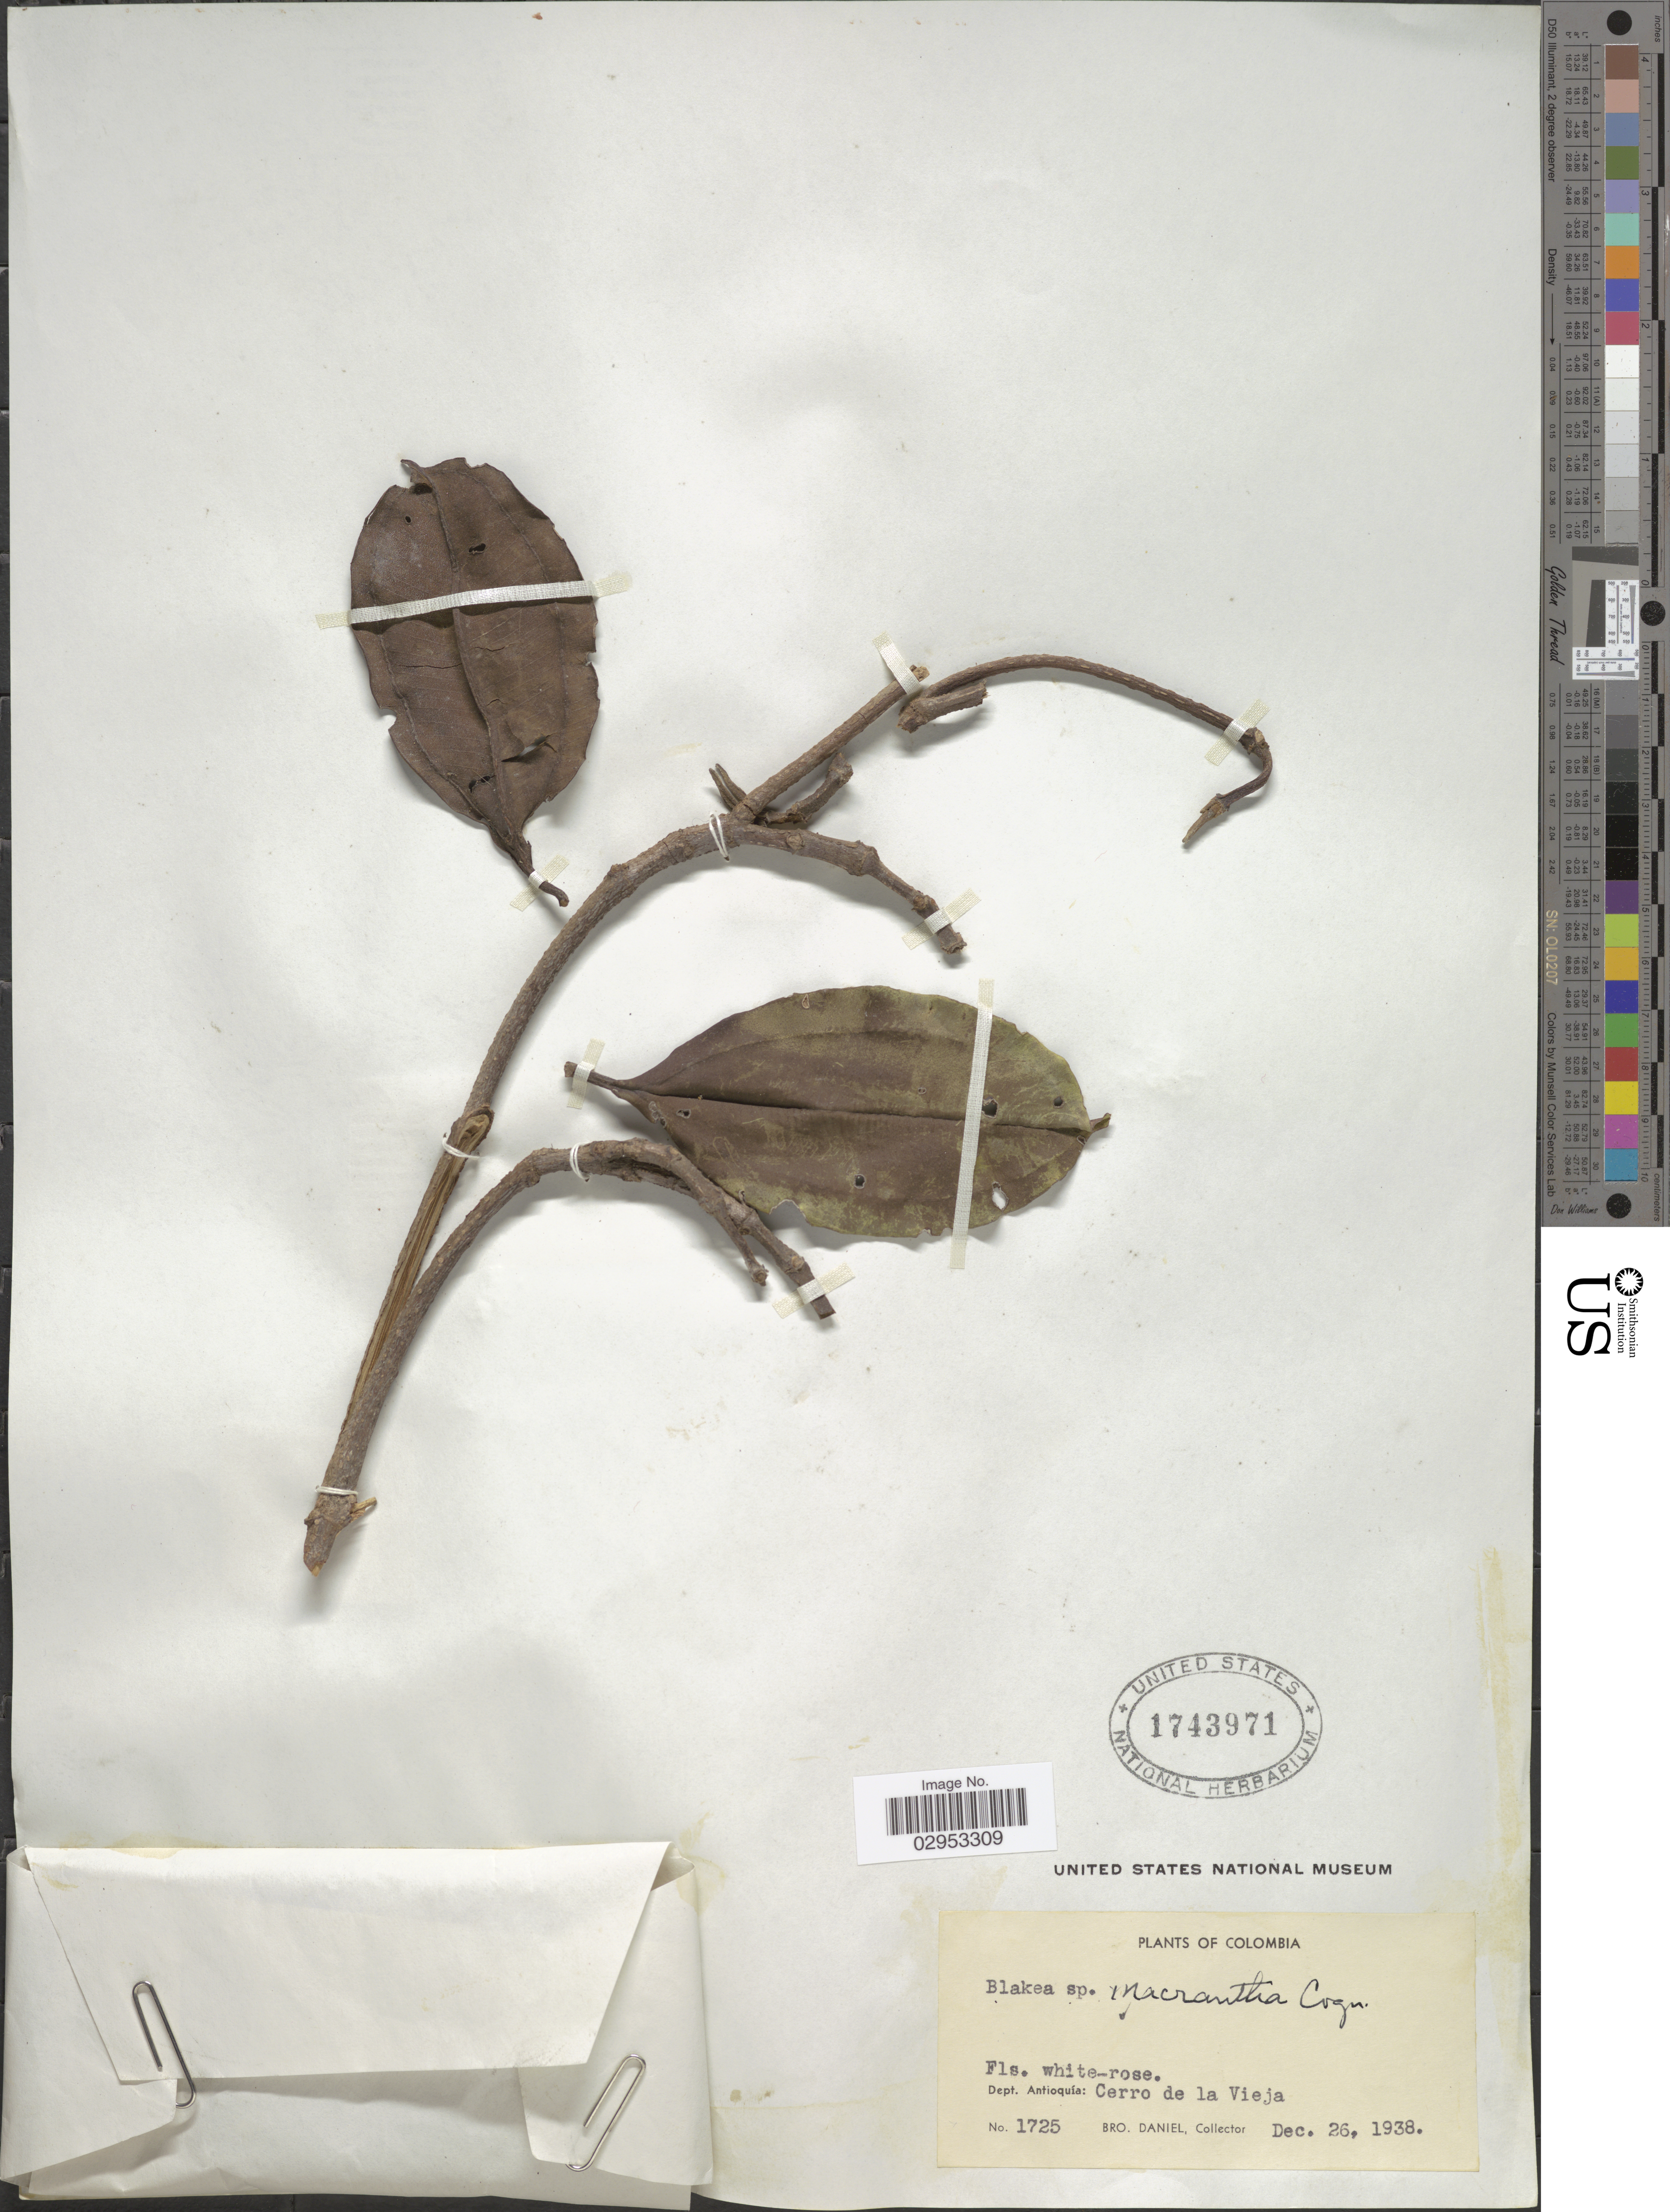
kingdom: Plantae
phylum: Tracheophyta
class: Magnoliopsida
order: Myrtales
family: Melastomataceae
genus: Blakea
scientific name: Blakea quadrangularis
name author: Triana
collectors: Bro. Daniel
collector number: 1725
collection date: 1938-12-26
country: Colombia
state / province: Antioquia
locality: Dept. Antioquía: Cerro de la Vieja.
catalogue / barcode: US 1743971